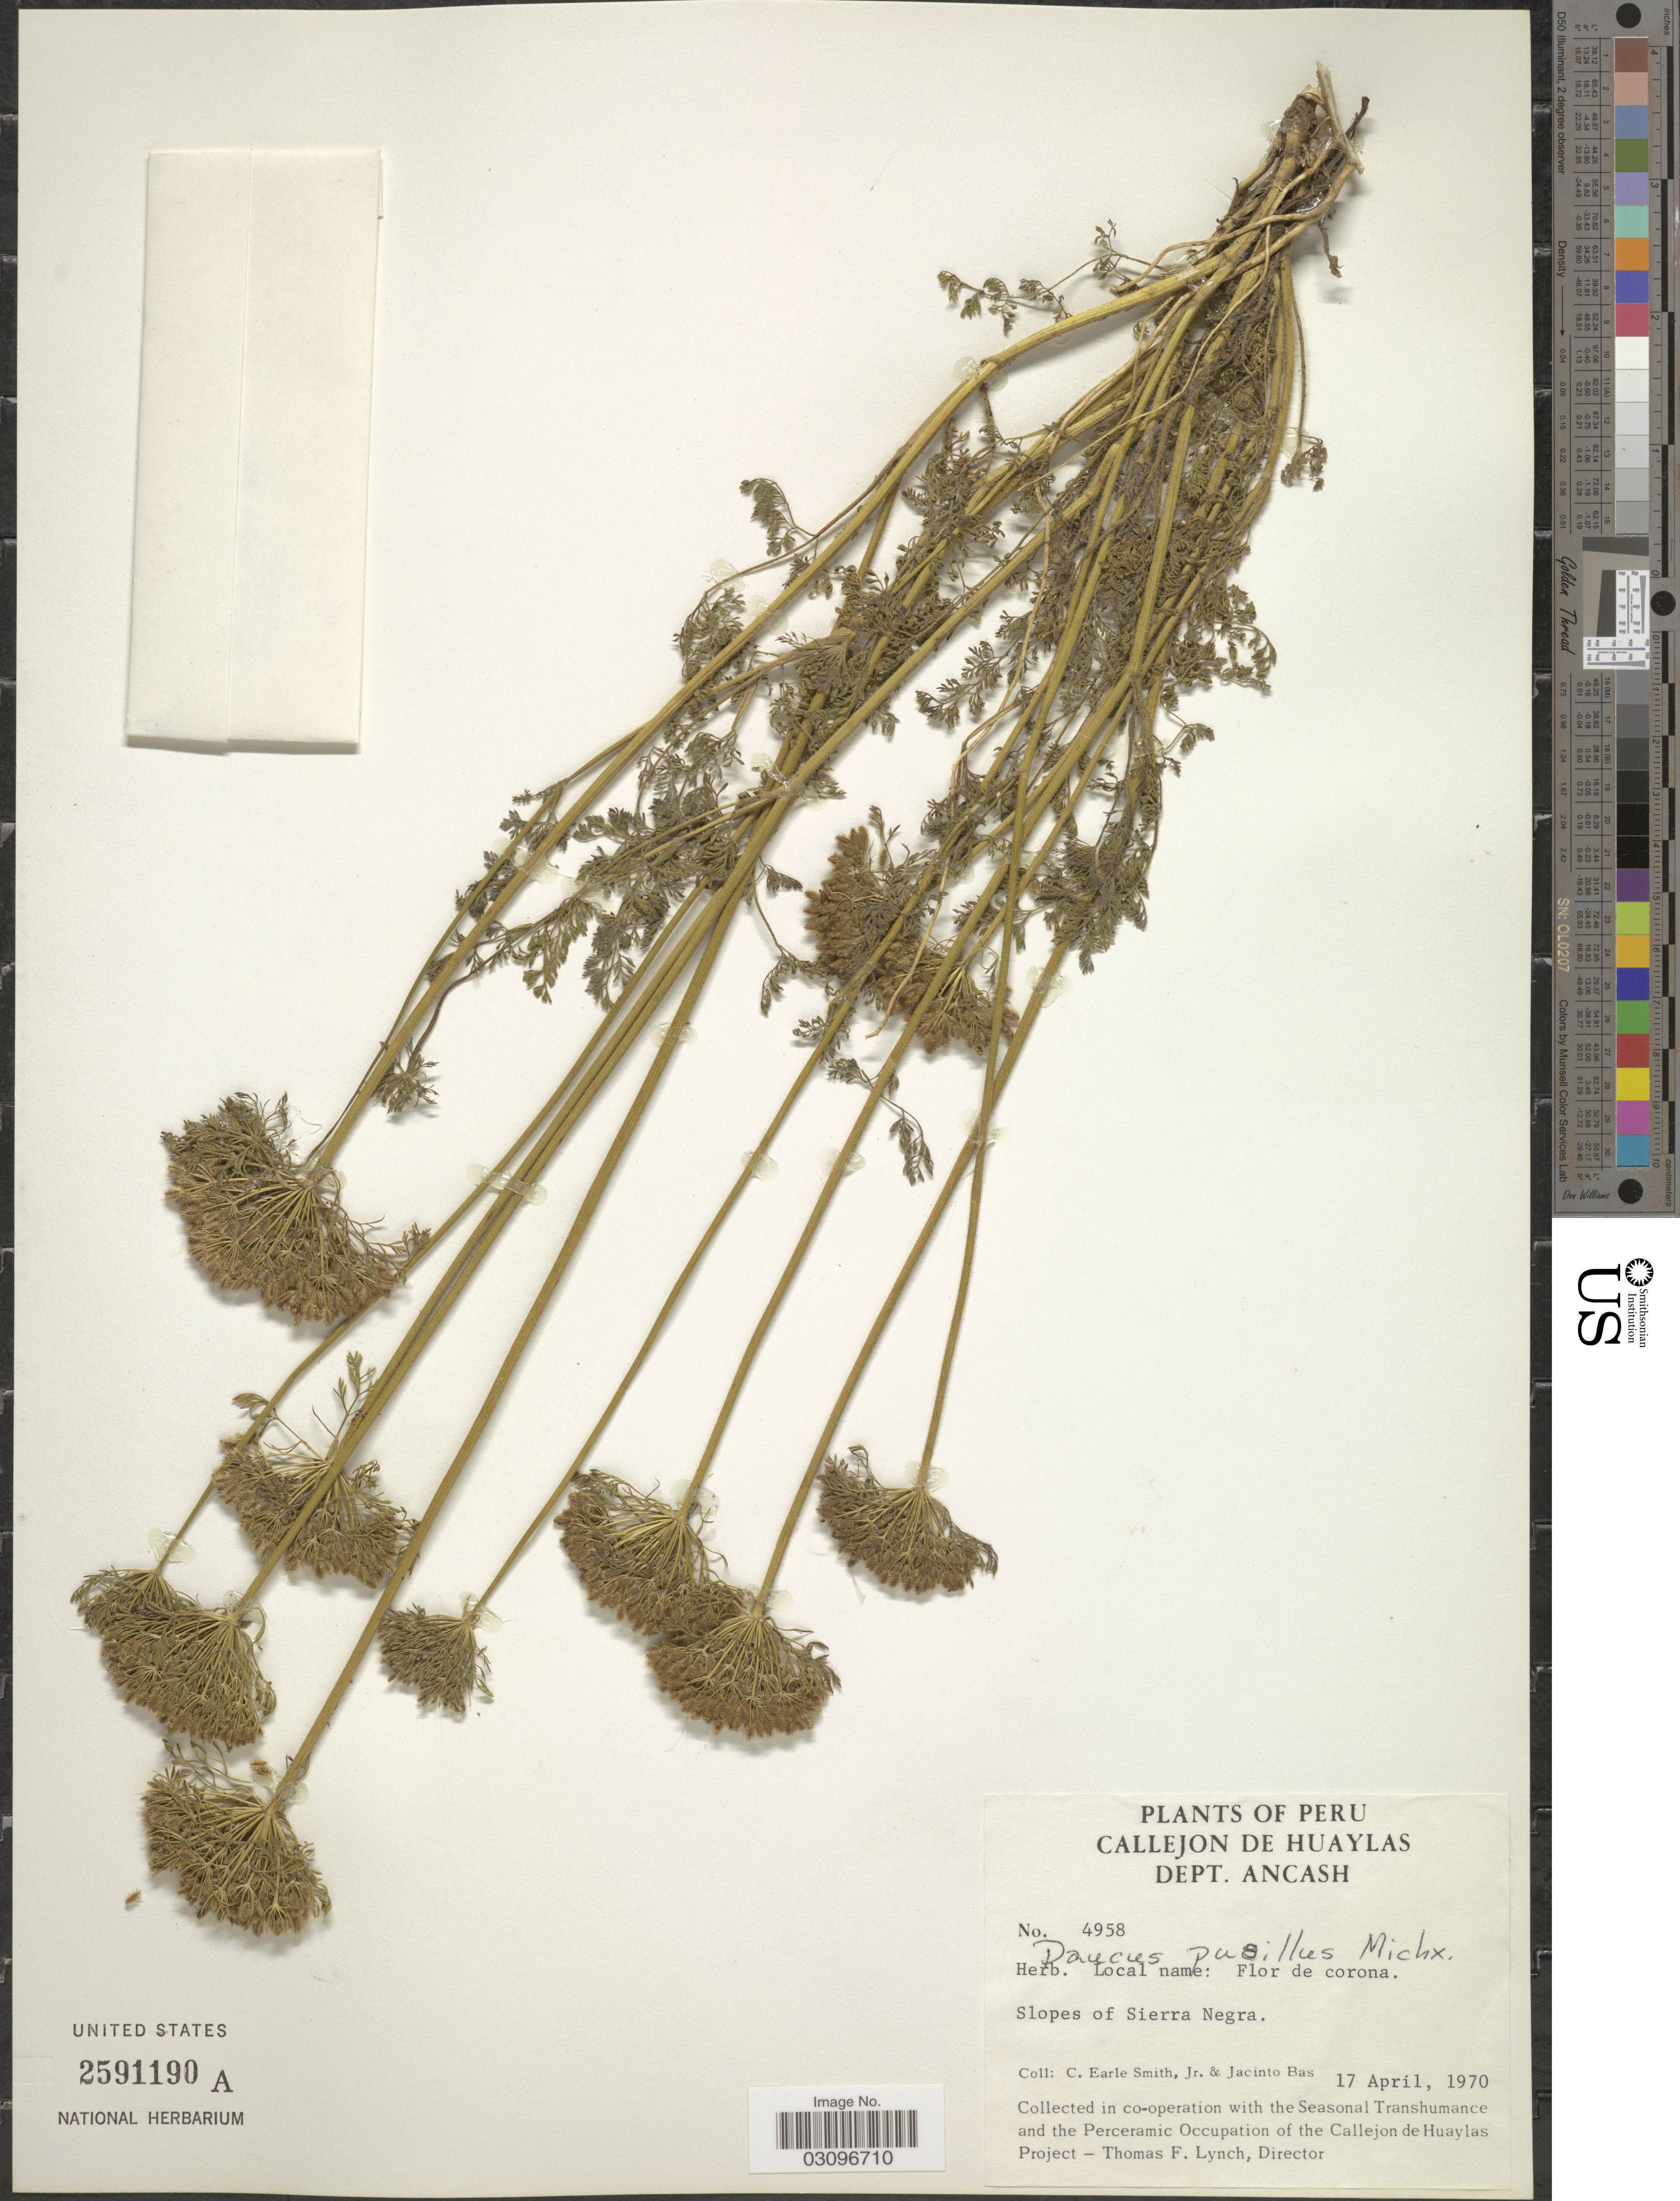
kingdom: Plantae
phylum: Tracheophyta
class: Magnoliopsida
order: Apiales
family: Apiaceae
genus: Daucus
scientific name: Daucus pusillus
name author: Michx.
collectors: C. E. Smith Jr. & J. Bas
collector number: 4958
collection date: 1970-04-17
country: Peru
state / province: Ancash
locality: Callejon de Huaylas. Dept. Ancash. Slopes of Sierra Negra.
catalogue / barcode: US 2591190A